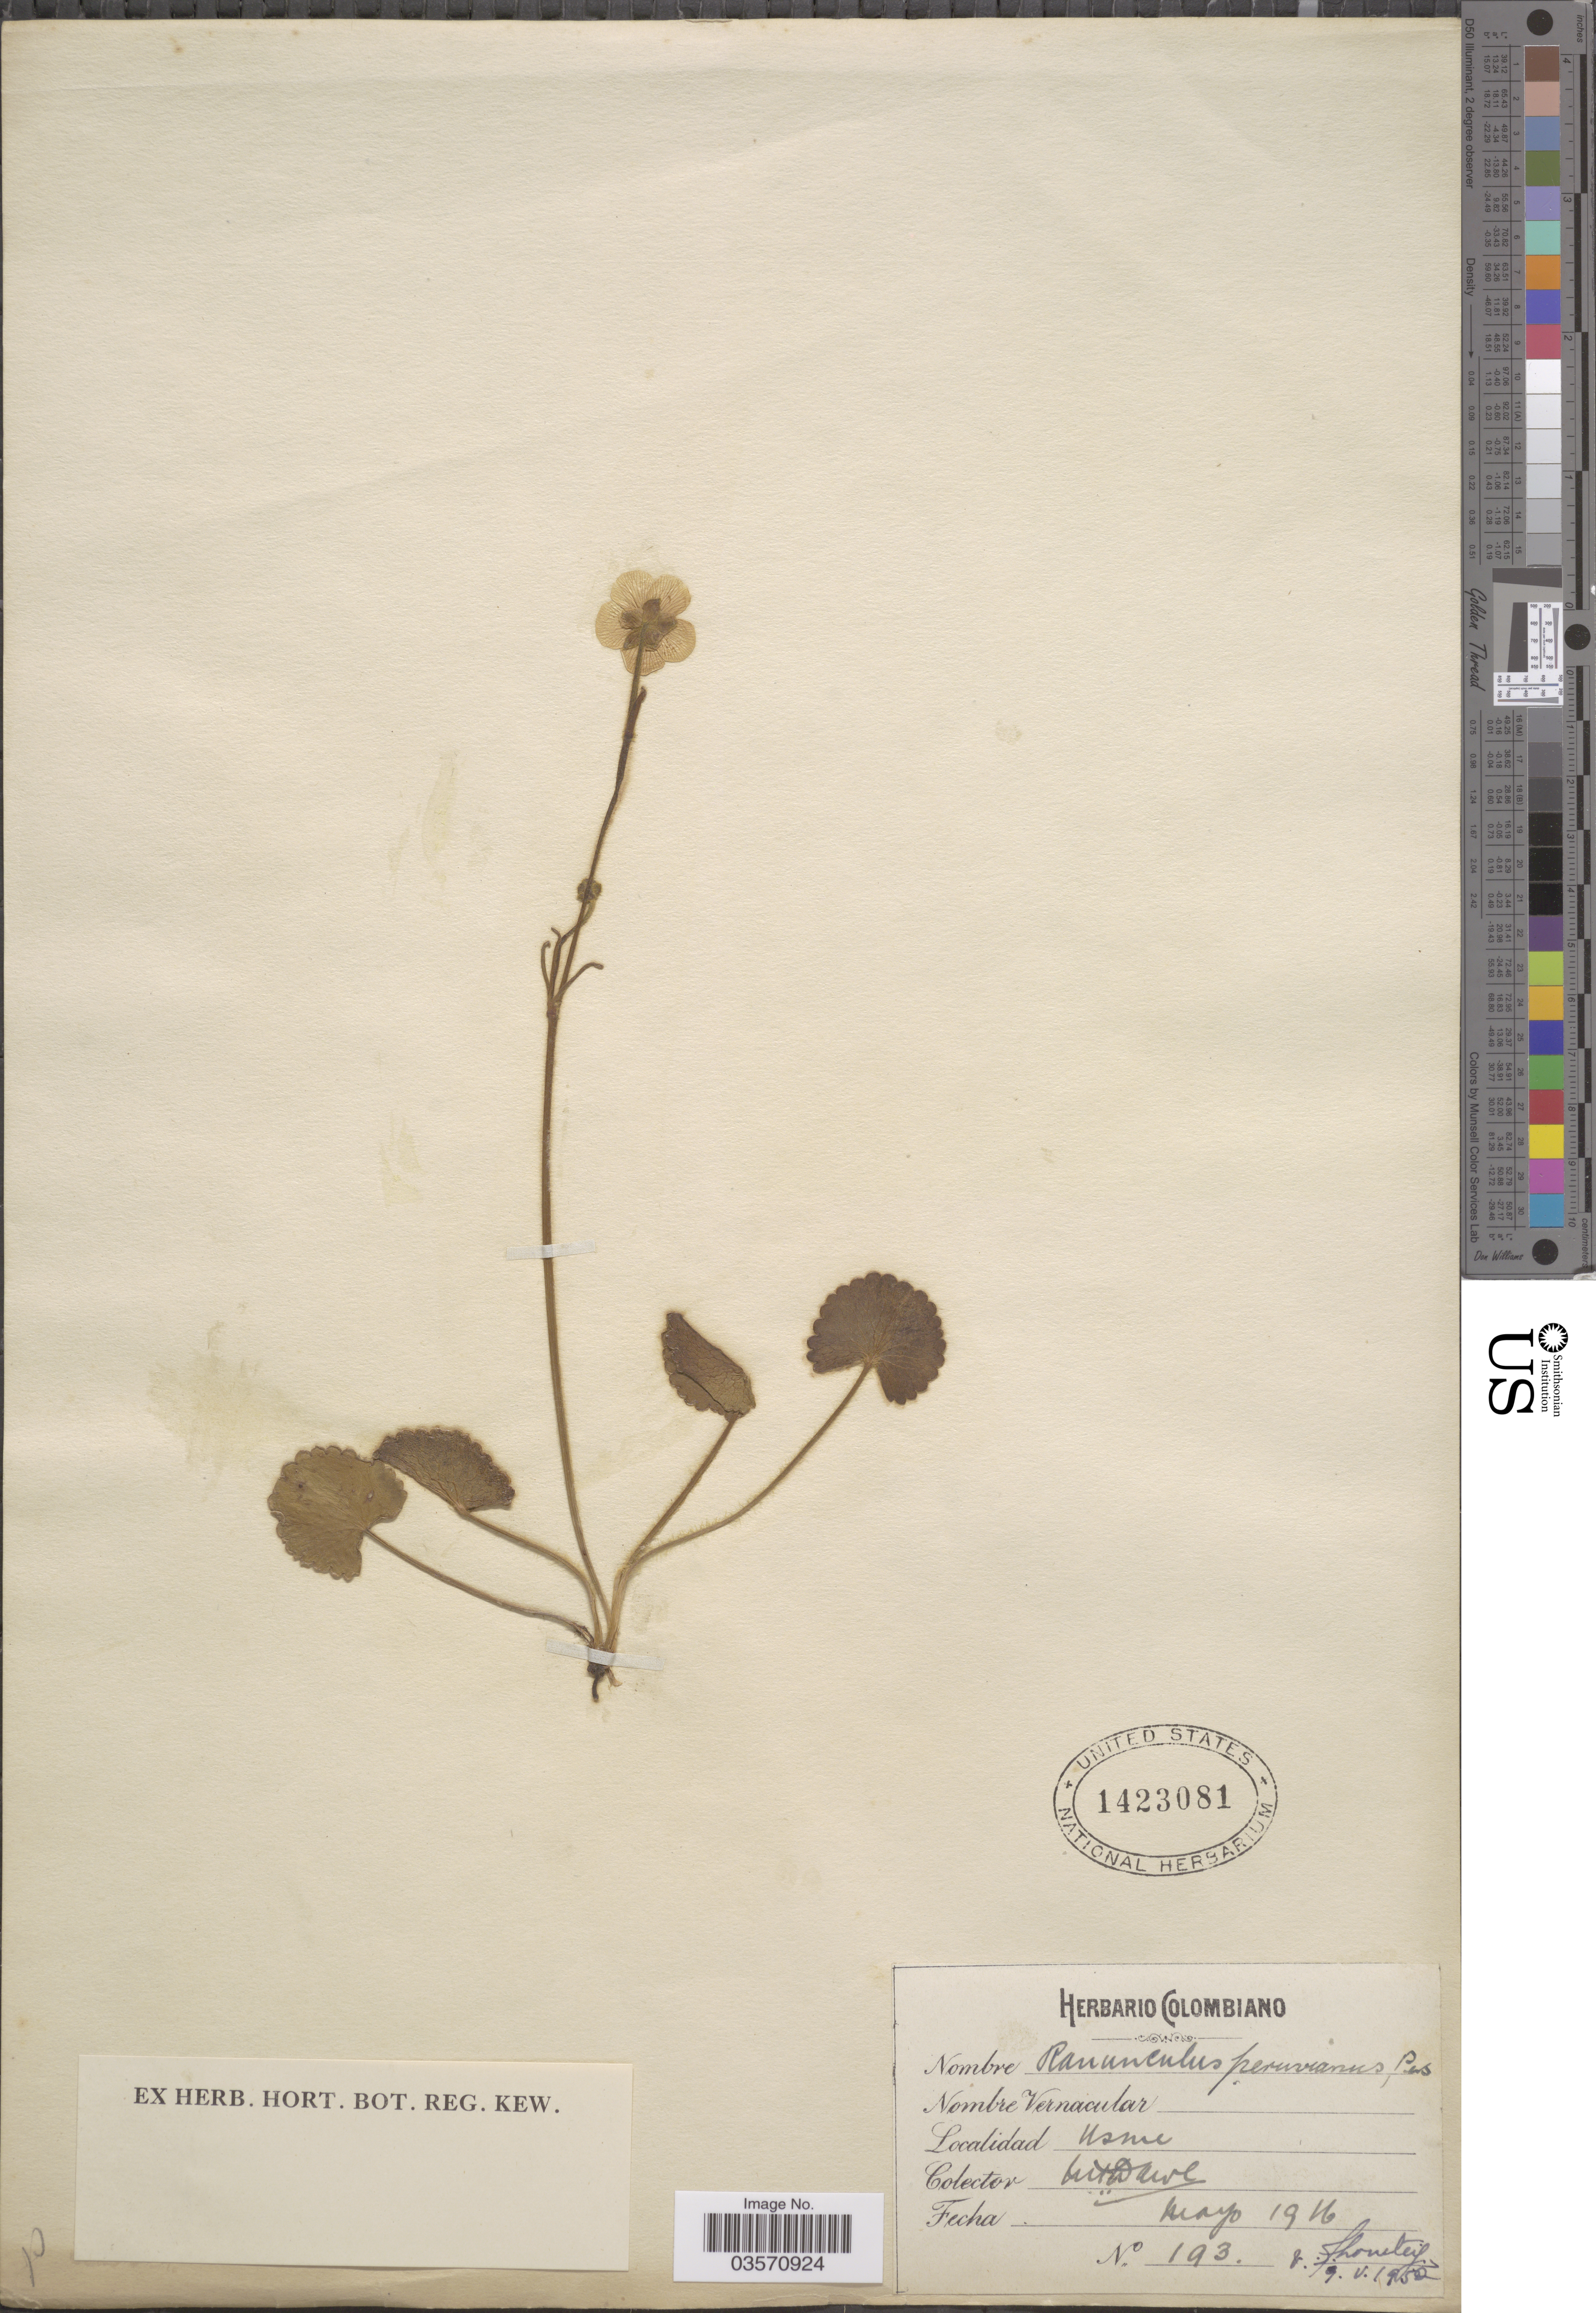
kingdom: Plantae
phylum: Tracheophyta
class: Magnoliopsida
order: Ranunculales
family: Ranunculaceae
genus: Ranunculus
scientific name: Ranunculus peruvianus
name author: Pers.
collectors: M. T. Dawe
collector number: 193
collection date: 1916-05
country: Colombia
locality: Usme.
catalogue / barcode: US 1423081